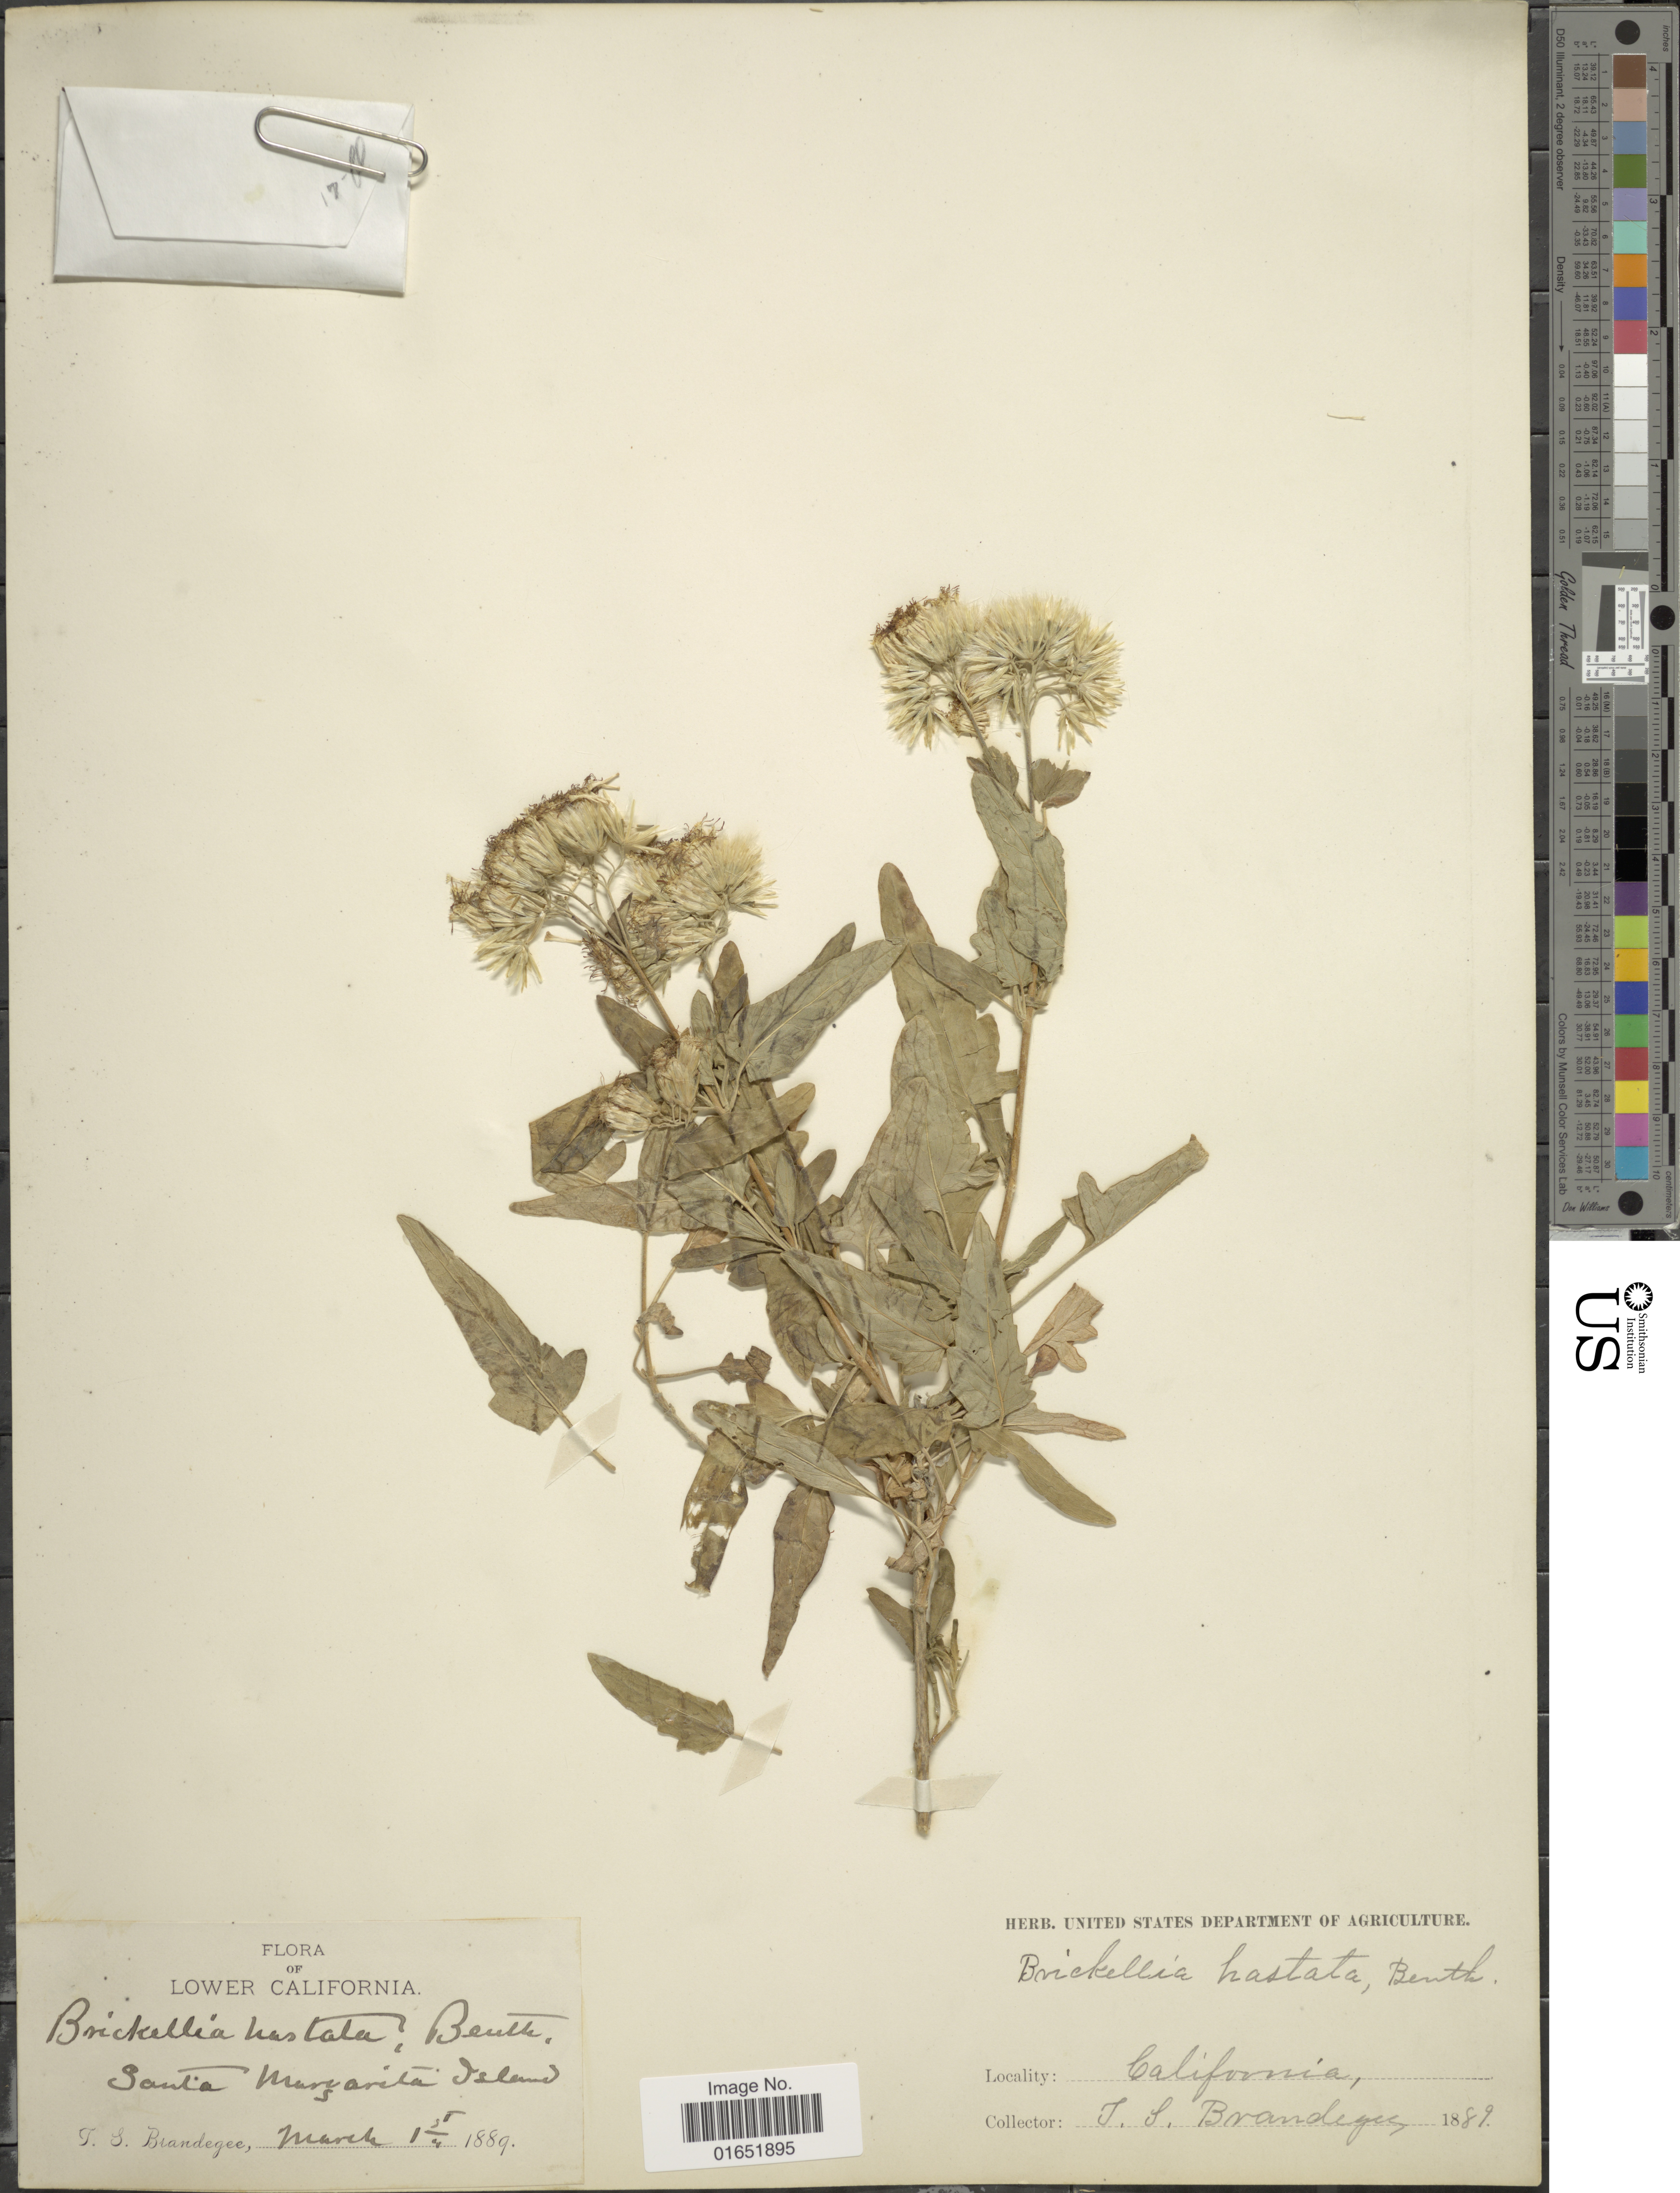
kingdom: Plantae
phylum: Tracheophyta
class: Magnoliopsida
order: Asterales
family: Asteraceae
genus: Brickellia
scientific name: Brickellia hastata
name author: Benth.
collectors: T. S. Brandegee (herbarium)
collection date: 1889-03-01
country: Mexico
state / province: Baja California Sur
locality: Santa Margarita Island, Lower Califonia, California